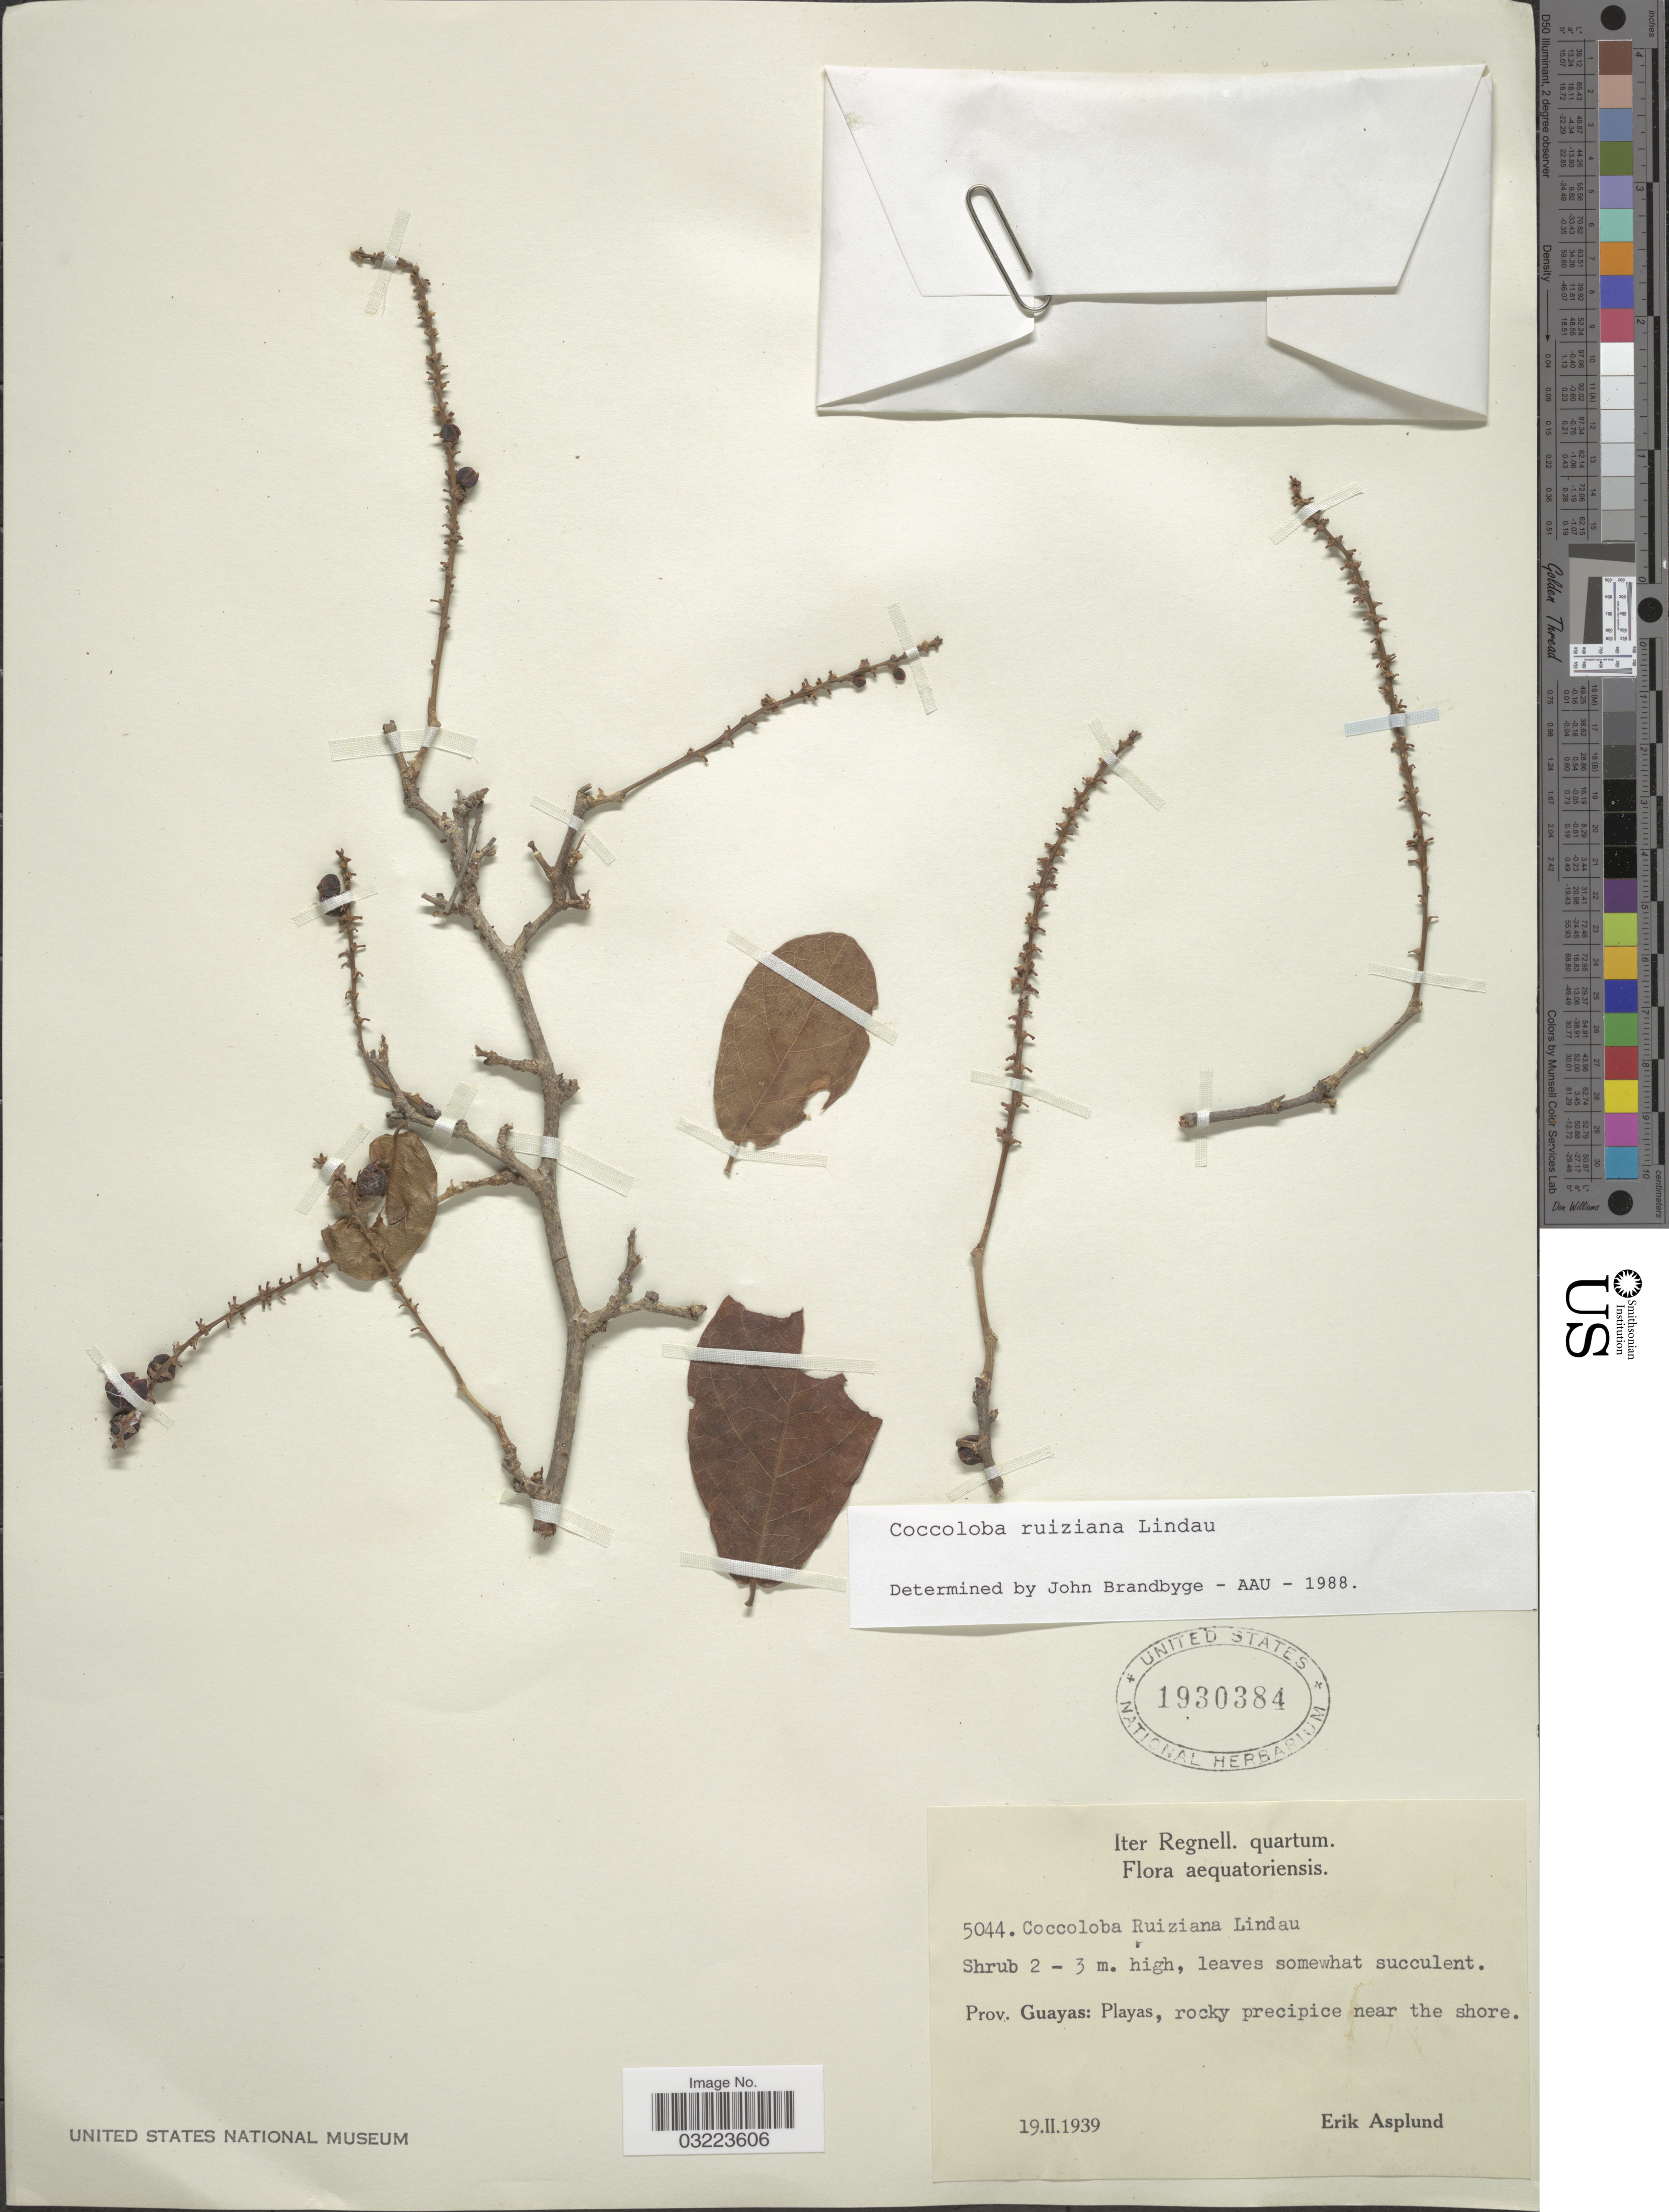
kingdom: Plantae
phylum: Tracheophyta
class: Magnoliopsida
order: Caryophyllales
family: Polygonaceae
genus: Coccoloba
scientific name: Coccoloba ruiziana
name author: Lindau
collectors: E. Asplund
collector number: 5044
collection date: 1939-02-19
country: Ecuador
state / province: Guayas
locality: Aequatoriensis, Playas, rocky precipice near the shore.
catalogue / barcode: US 1930384